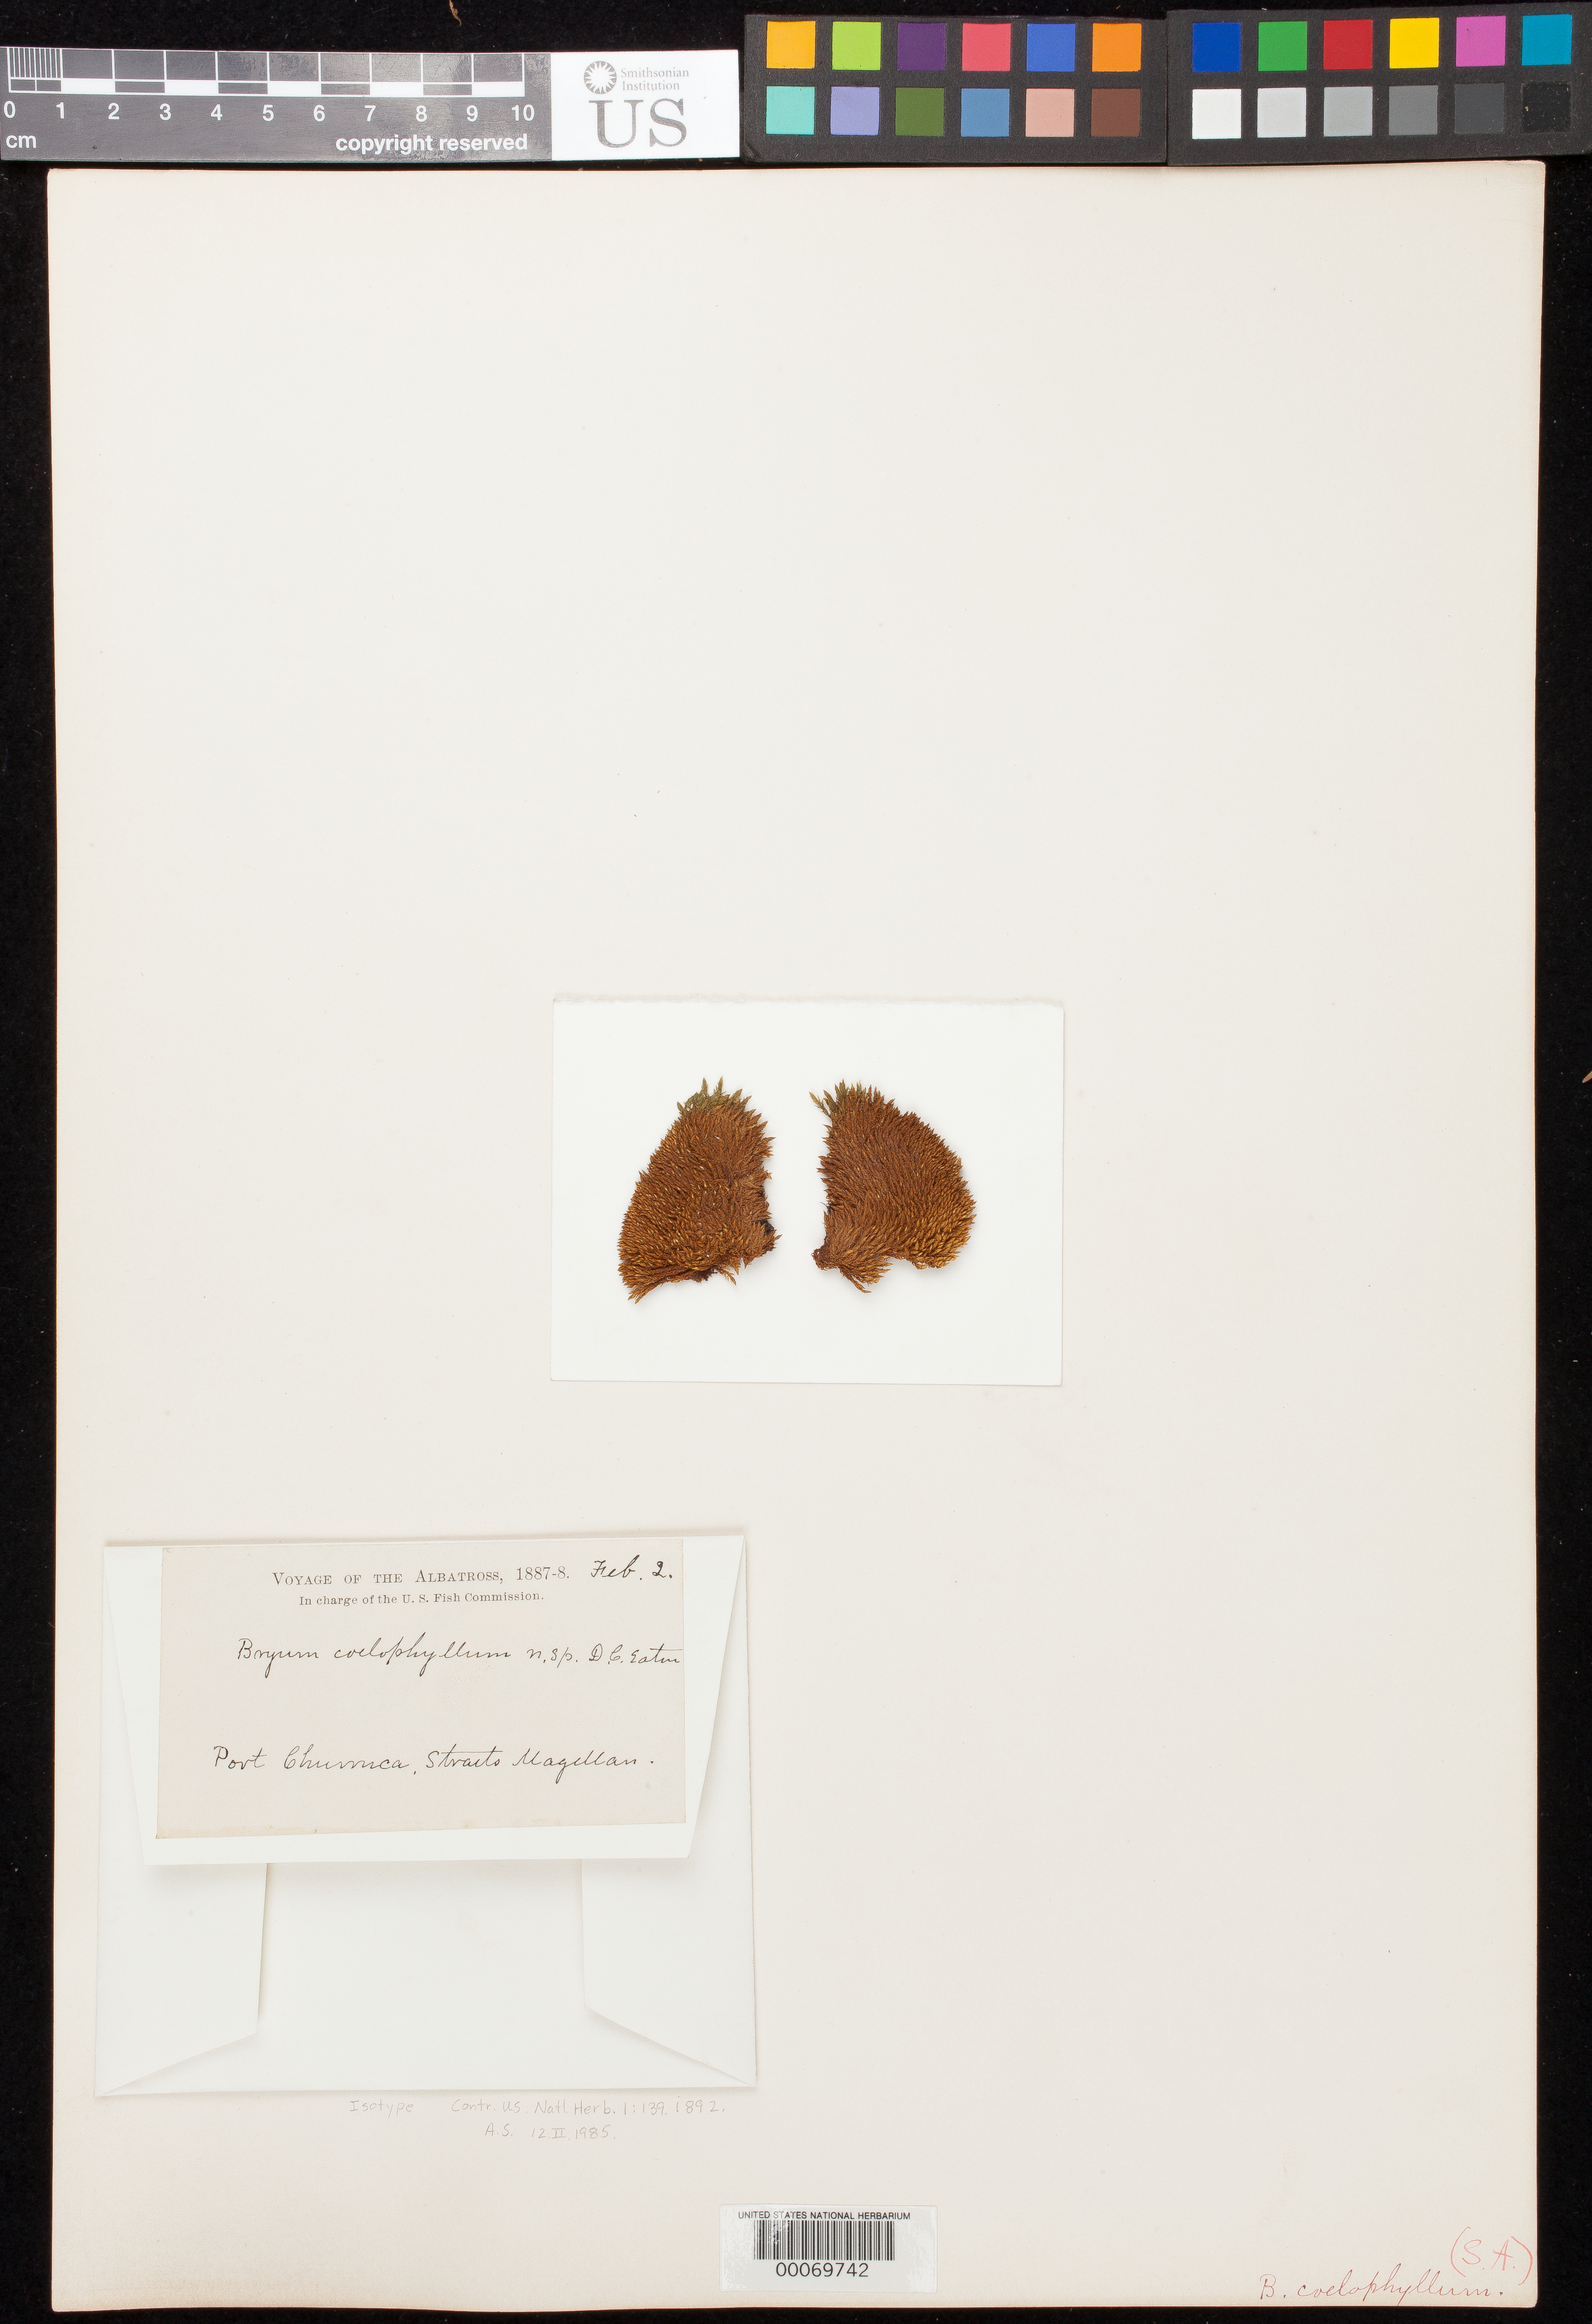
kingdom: Plantae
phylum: Bryophyta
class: Bryopsida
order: Bryales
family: Bryaceae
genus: Bryum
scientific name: Bryum coelophyllum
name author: D.C. Eaton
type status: Isotype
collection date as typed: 02 Feb 1887 or 02 Feb 1888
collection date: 1887-02-02 or 1888-02-02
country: Chile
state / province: Magallanes y de la Antártica Chilena (XII)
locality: Straits of Magellan, Port Churruca.